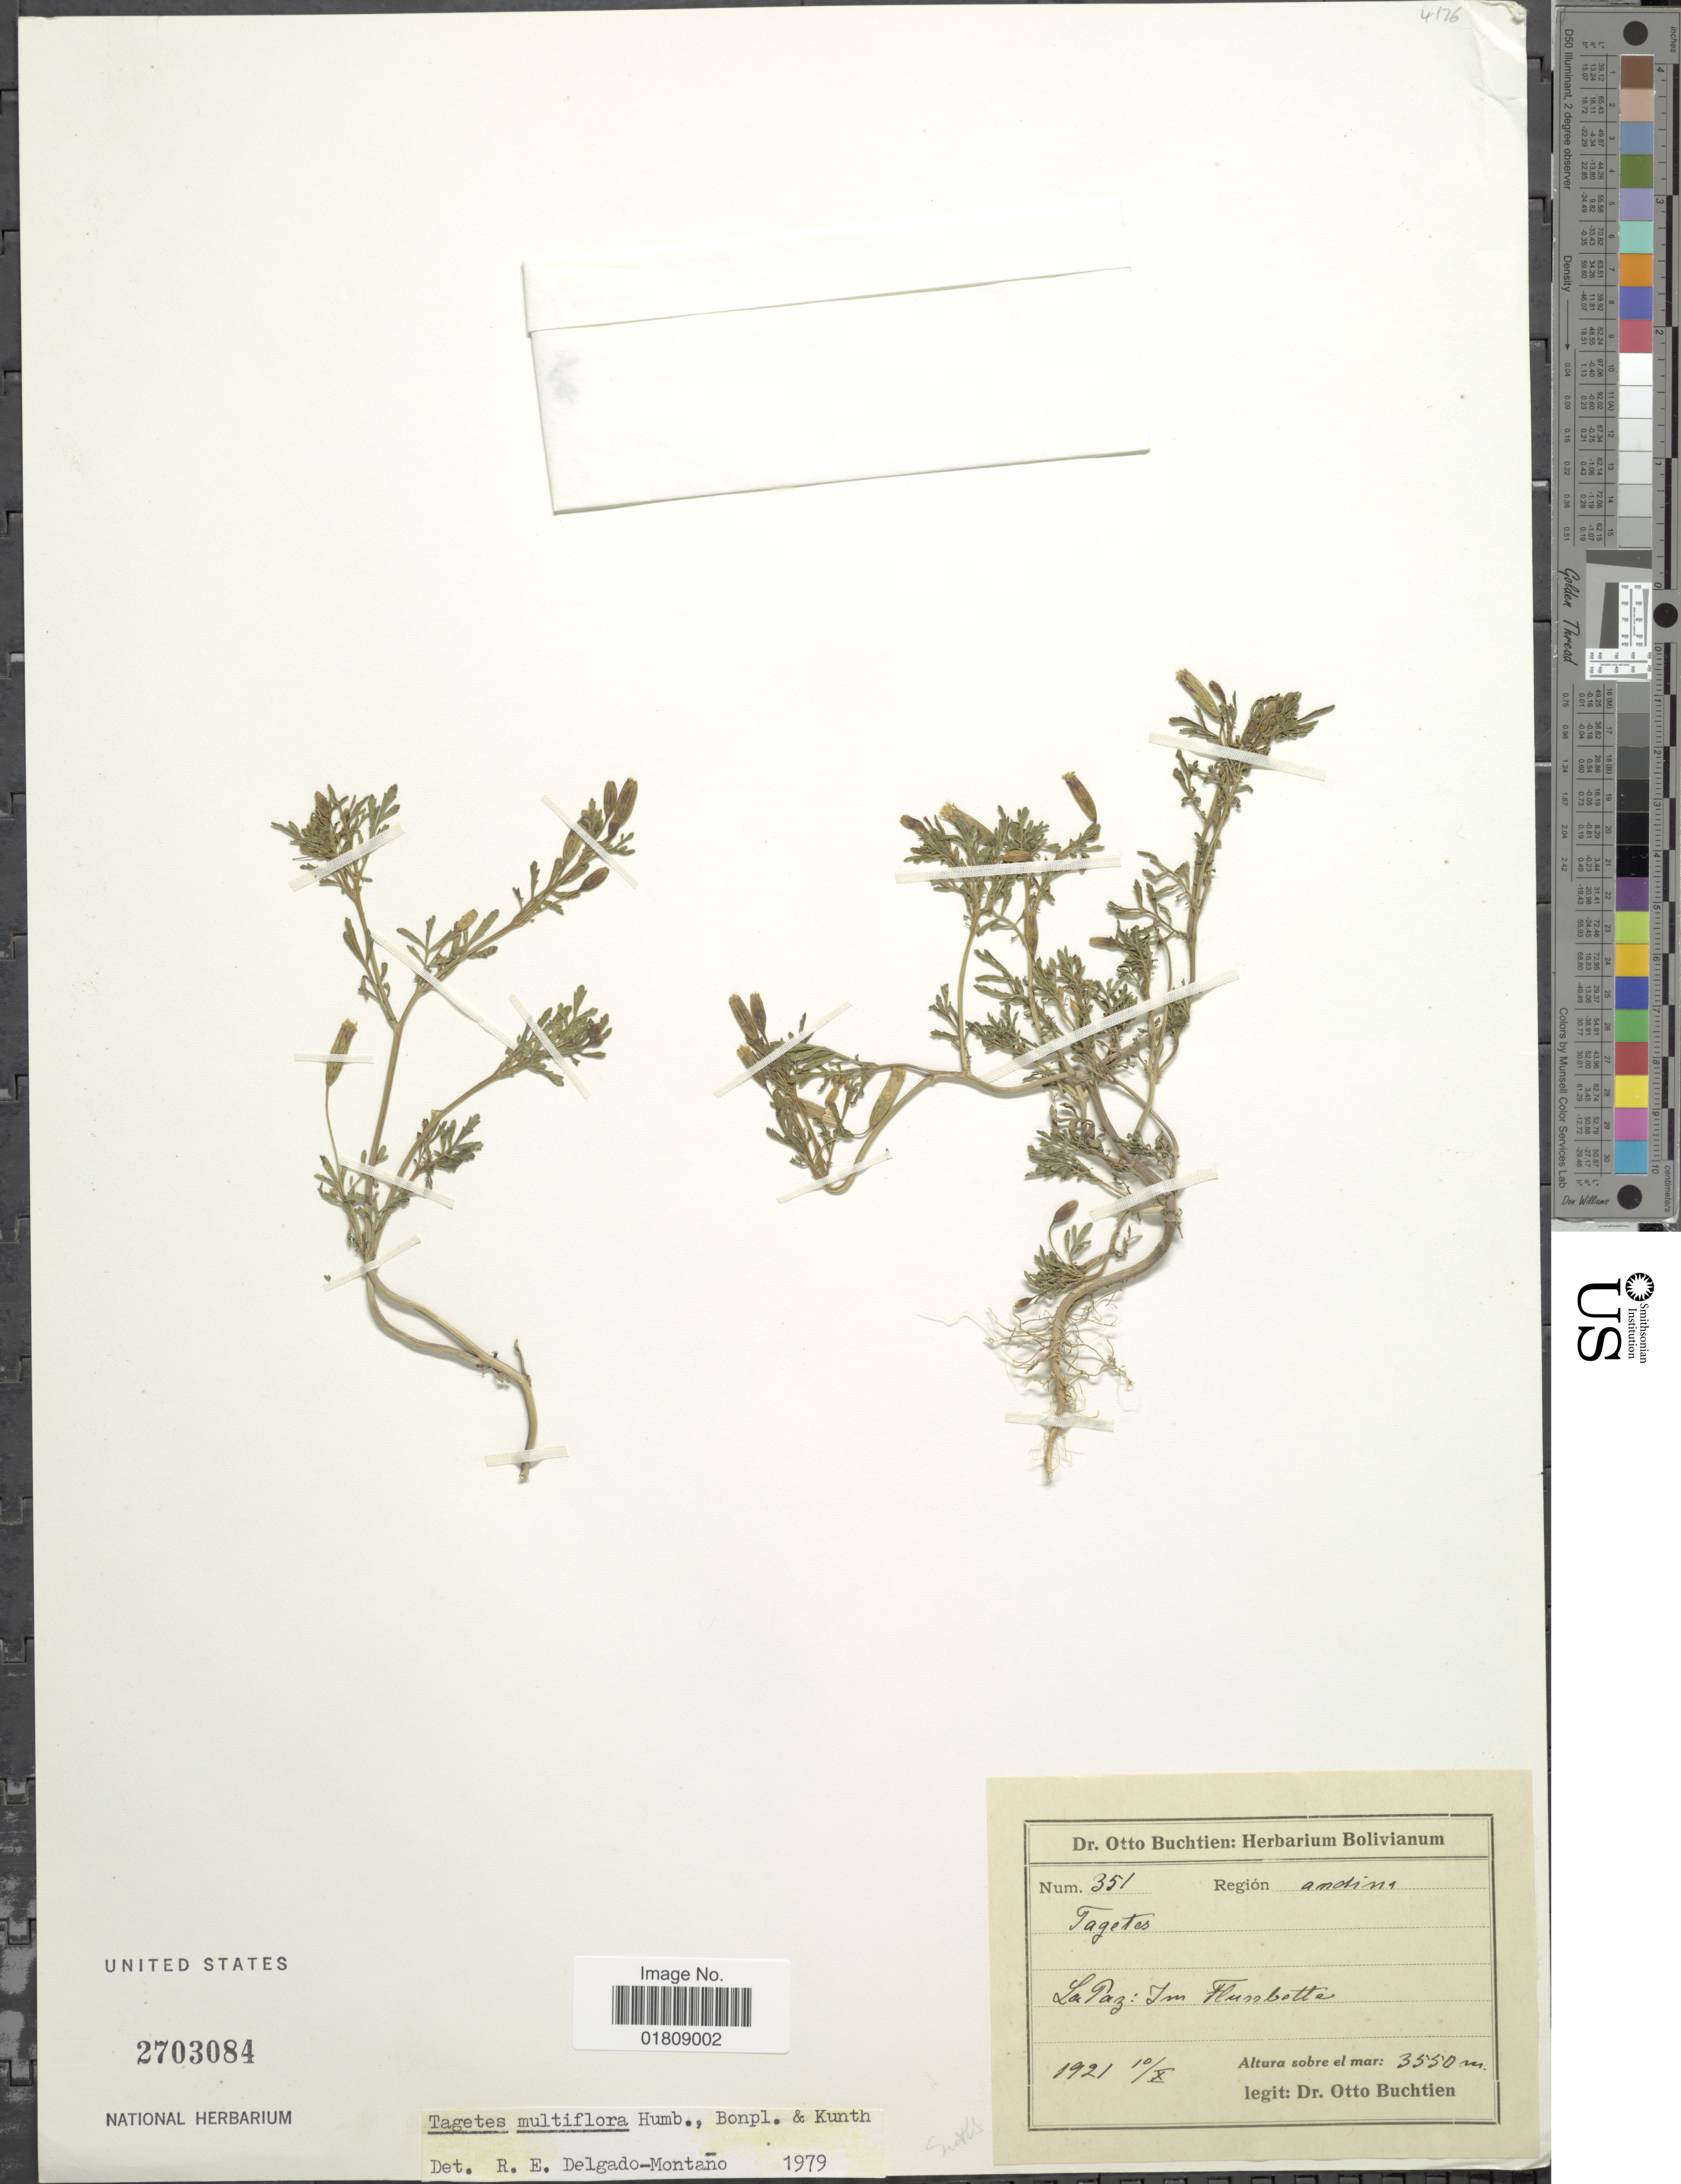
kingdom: Plantae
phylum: Tracheophyta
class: Magnoliopsida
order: Asterales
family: Asteraceae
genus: Tagetes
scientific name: Tagetes multiflora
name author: Kunth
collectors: O. Buchtien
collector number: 351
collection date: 1921-10-10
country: Bolivia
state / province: La Paz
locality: Im Flussbotte (in the riverbottom)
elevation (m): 3550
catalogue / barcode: US 2703084